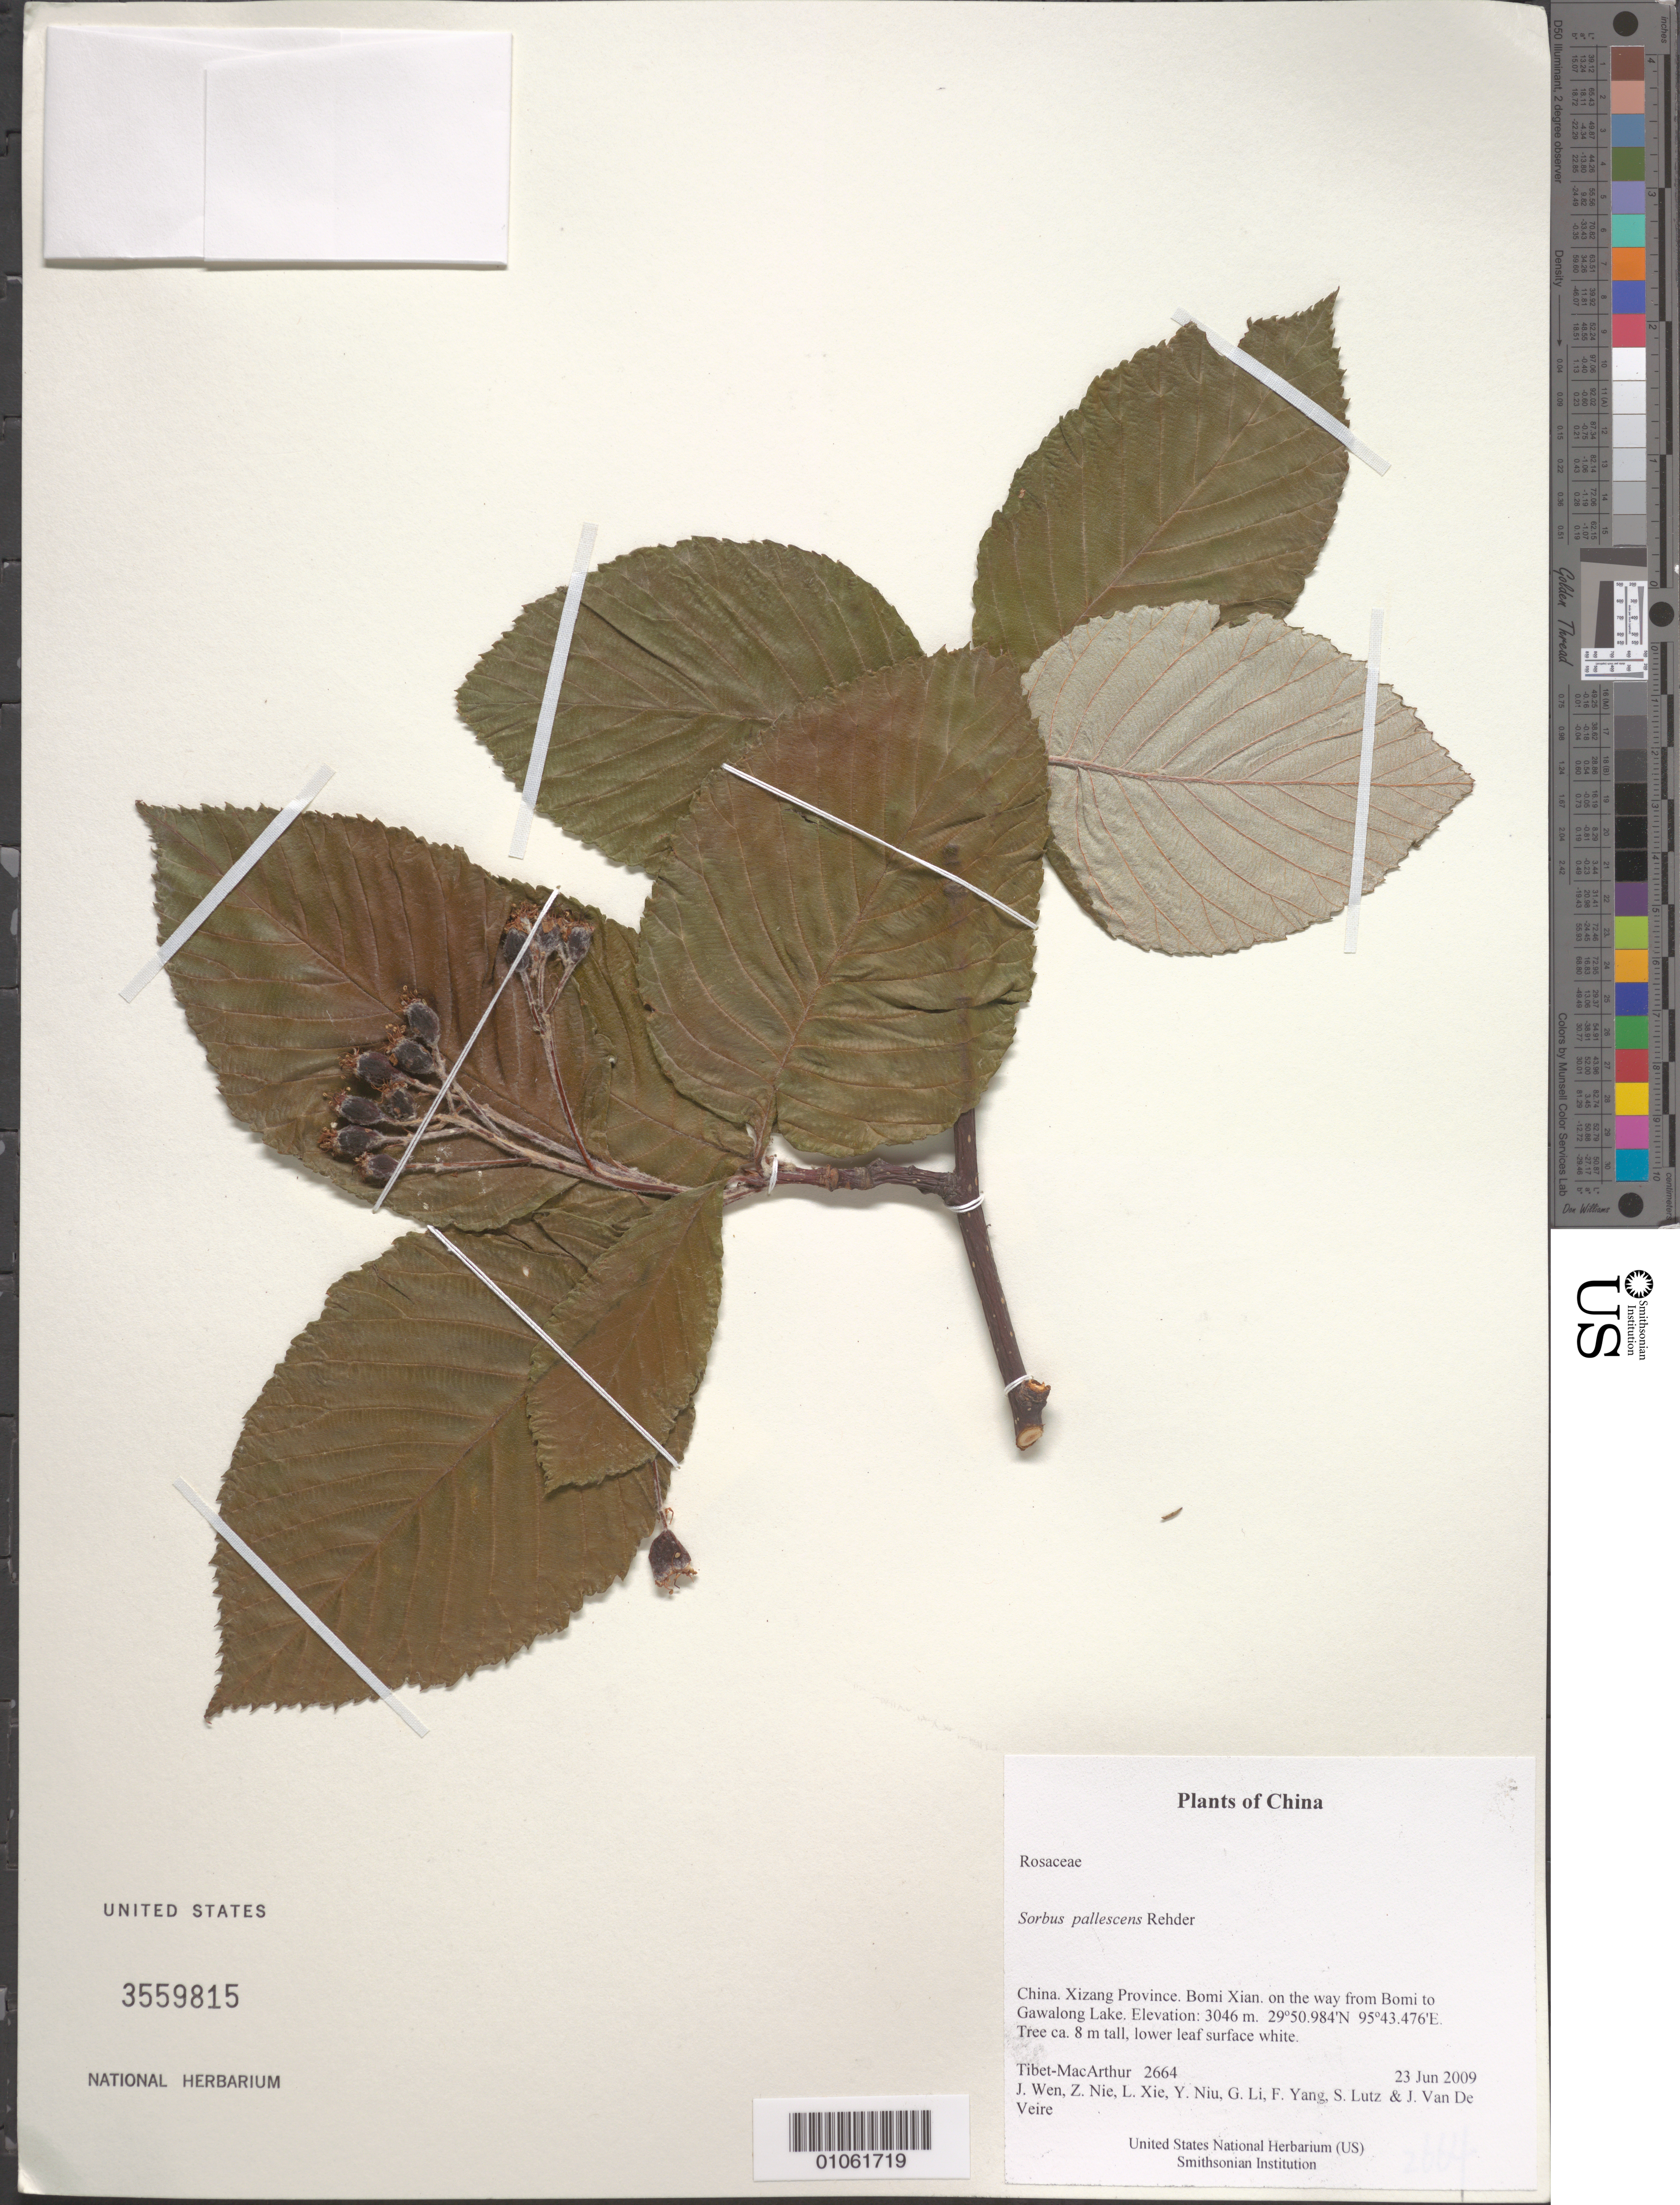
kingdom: Plantae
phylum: Tracheophyta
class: Magnoliopsida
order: Rosales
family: Rosaceae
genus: Sorbus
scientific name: Sorbus pallescens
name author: Rehder in Sarg.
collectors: Tibet-MacArthur, J. Wen, Z. Nie, L. Xie, Y. Niu, G. Li, F. Yang, S. Lutz & J. Van De Veire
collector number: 2664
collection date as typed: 23 Jun 2009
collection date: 2009-06-23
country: China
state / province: Xizang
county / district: Bomi Xian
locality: on the way from Bomi to Gawalong Lake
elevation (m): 3046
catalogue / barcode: US 3559815